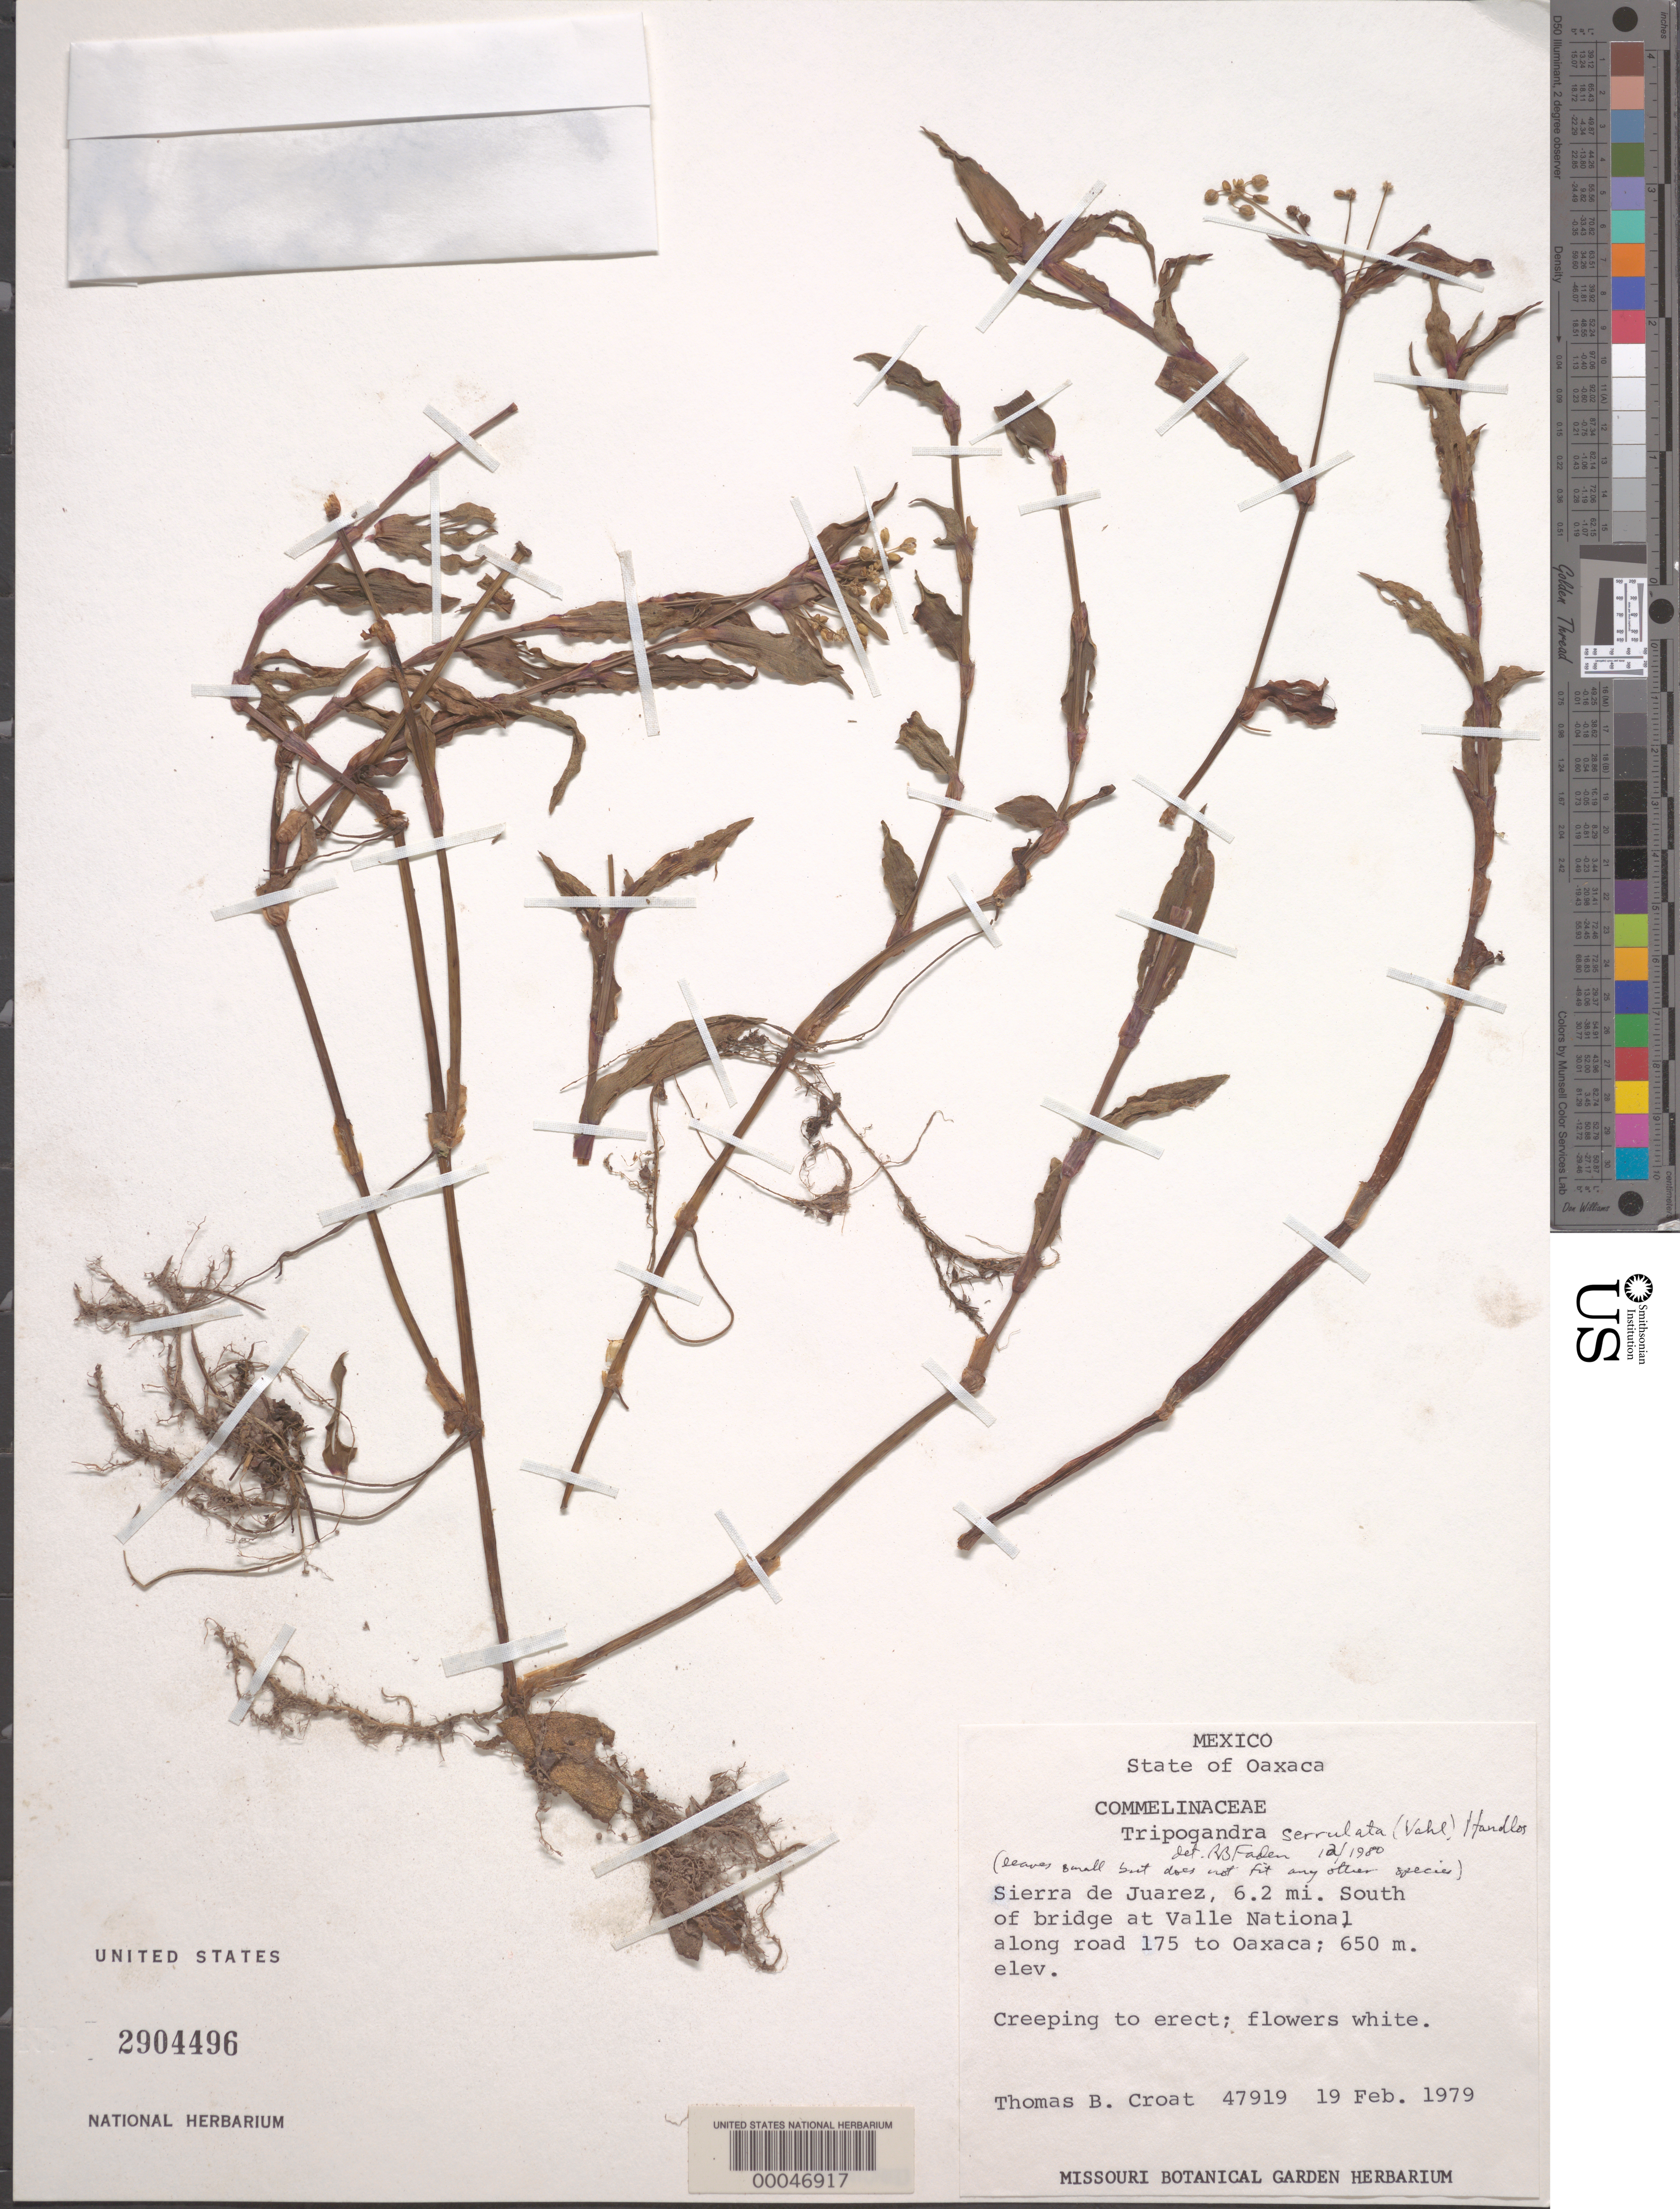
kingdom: Plantae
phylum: Tracheophyta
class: Liliopsida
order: Commelinales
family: Commelinaceae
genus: Tripogandra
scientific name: Tripogandra serrulata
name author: (Vahl) Handlos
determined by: Faden, Robert B., (US), Smithsonian Institution - National Museum of Natural History (UNITED STATES)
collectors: T. B. Croat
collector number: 47919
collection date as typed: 19 Feb 1979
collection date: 1979-02-19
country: Mexico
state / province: Oaxaca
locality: Sierra de juarez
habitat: Roadside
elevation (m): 650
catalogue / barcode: US 2904496